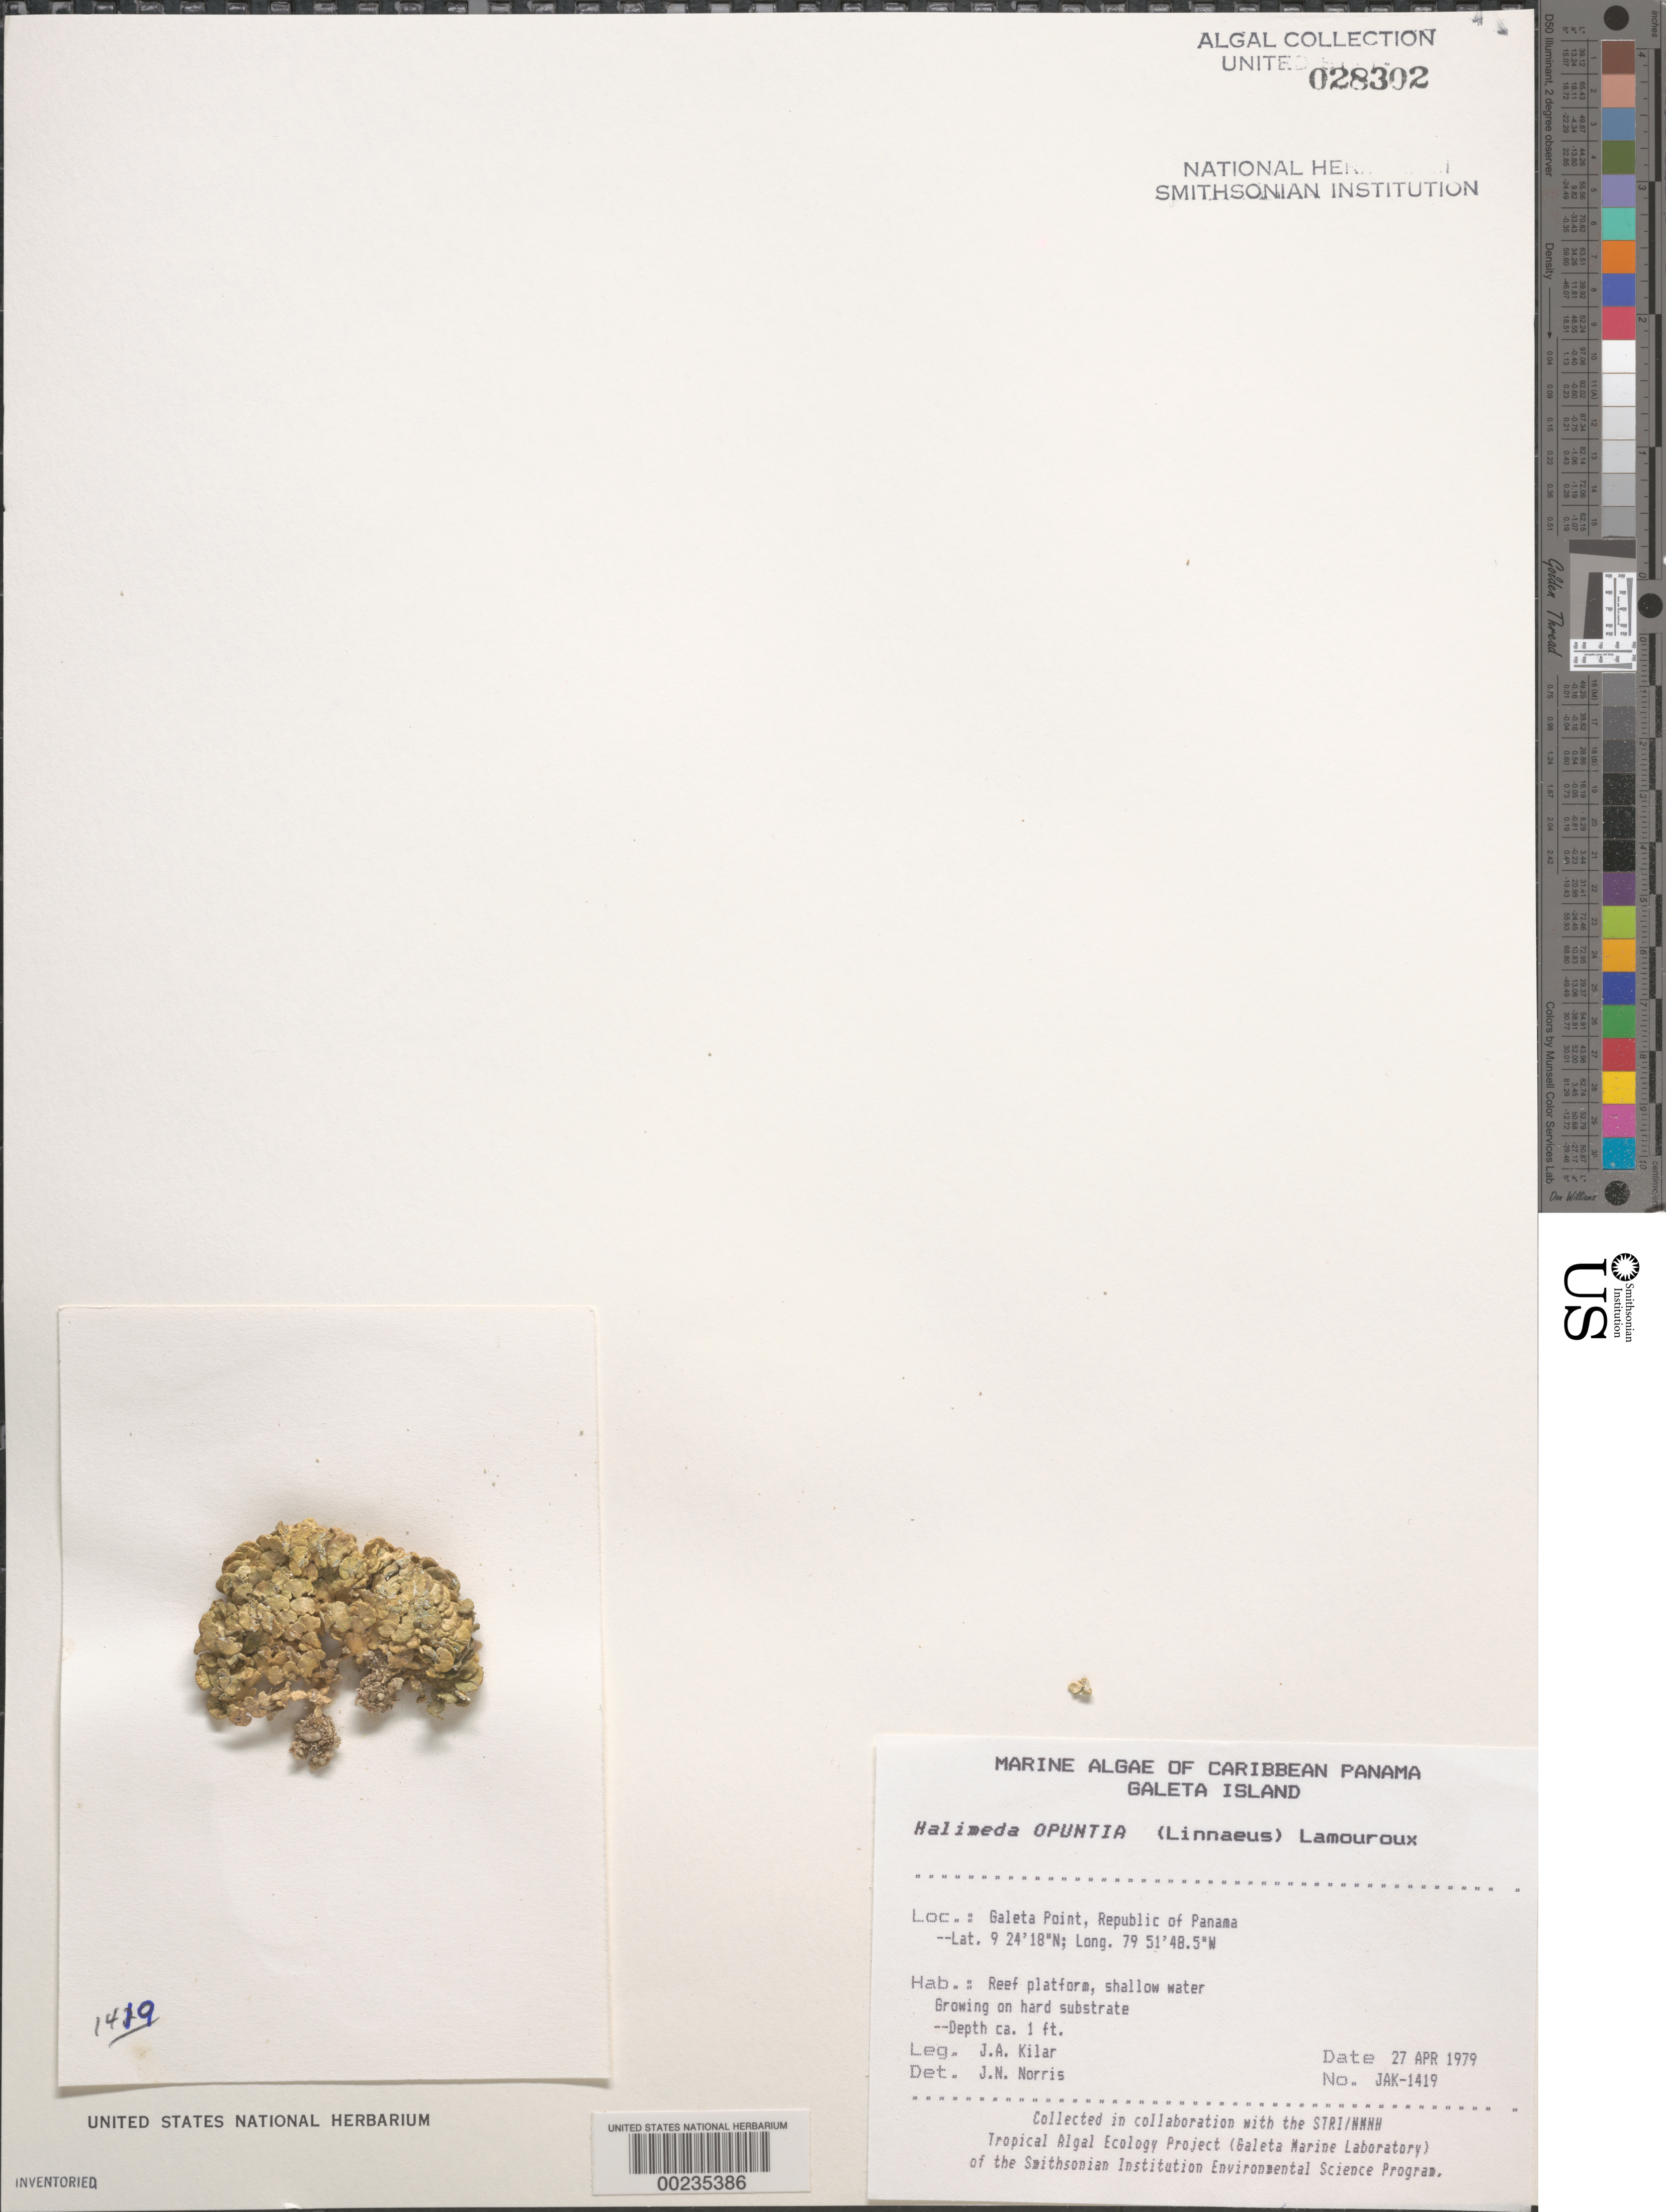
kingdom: Plantae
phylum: Chlorophyta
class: Ulvophyceae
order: Bryopsidales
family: Halimedaceae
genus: Halimeda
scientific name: Halimeda opuntia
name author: (L.) J.V.Lamouroux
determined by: Norris, James N.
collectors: J. A. Kilar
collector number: JAK-1419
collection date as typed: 27 Apr 1979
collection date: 1979-04-27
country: Panama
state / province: Colón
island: Galeta Island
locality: Galeta Point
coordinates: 9 24' 18" N, 79 51' 48.5" W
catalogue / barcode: US 28302